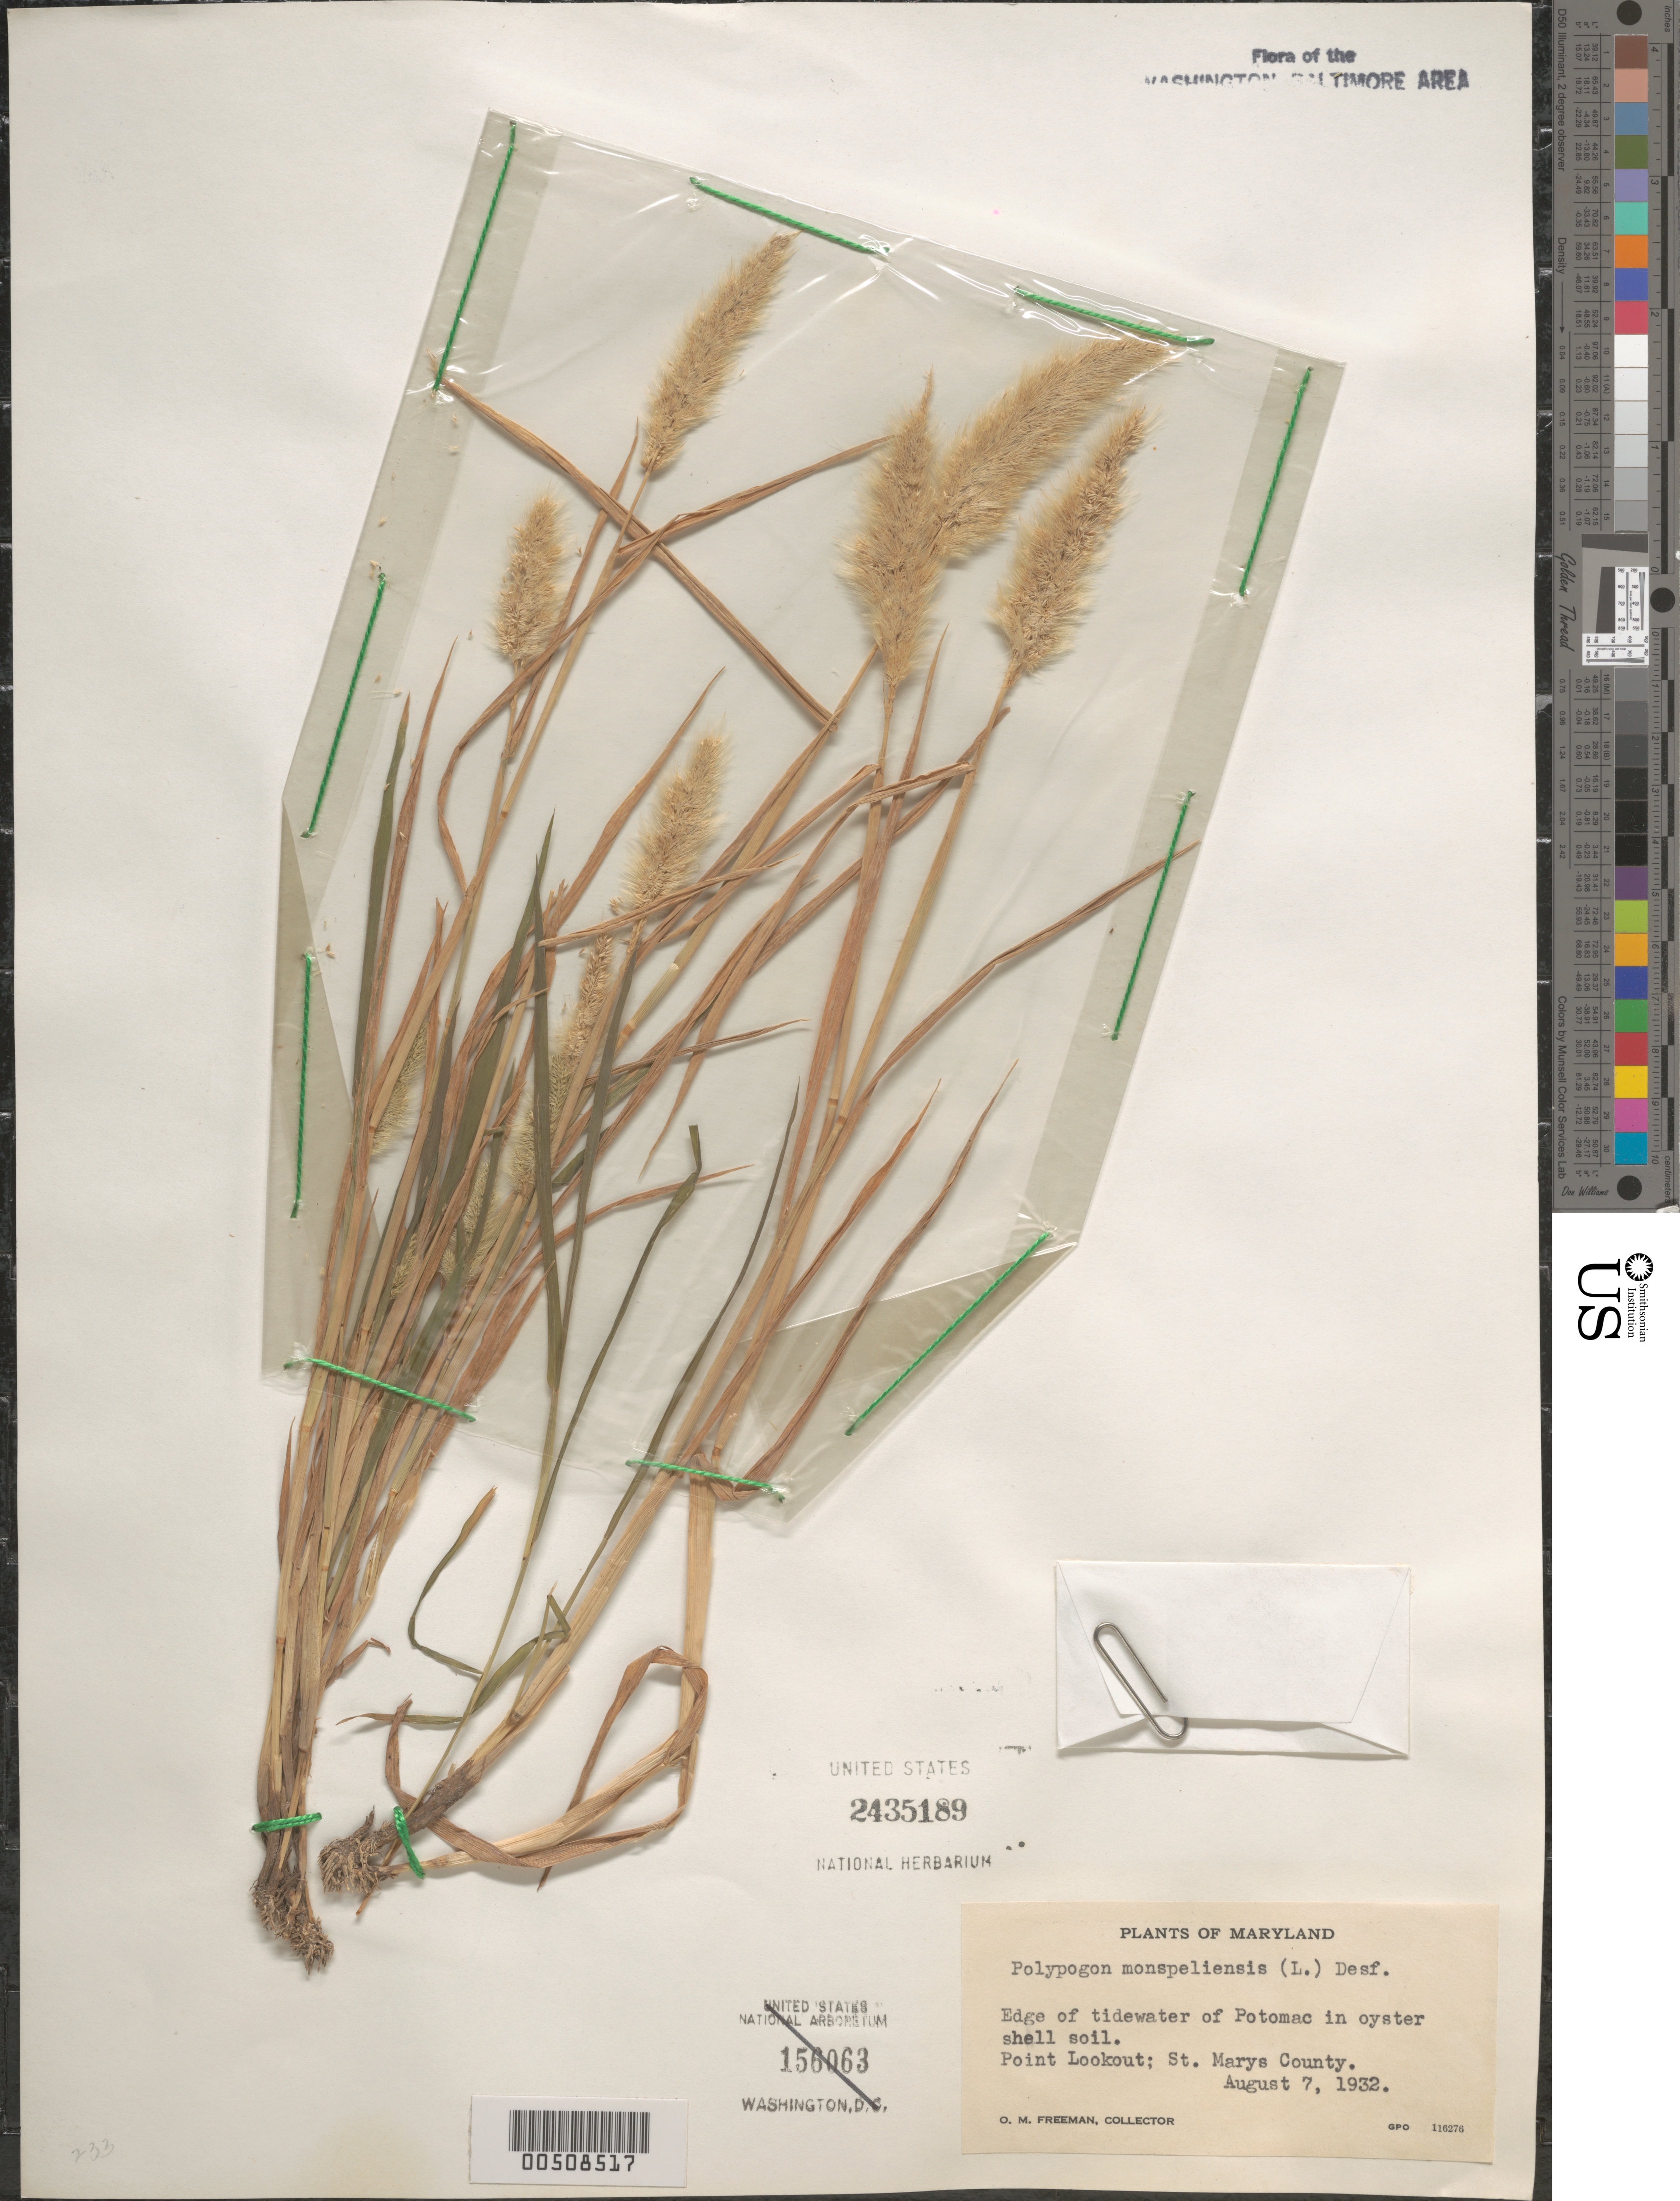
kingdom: Plantae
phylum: Tracheophyta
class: Liliopsida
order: Poales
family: Poaceae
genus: Polypogon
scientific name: Polypogon monspeliensis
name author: (L.) Desf.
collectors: O. Freeman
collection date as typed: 07 Aug 1932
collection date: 1932-08-07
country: United States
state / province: Maryland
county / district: St. Mary's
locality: Point Lookout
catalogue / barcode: US 2435189